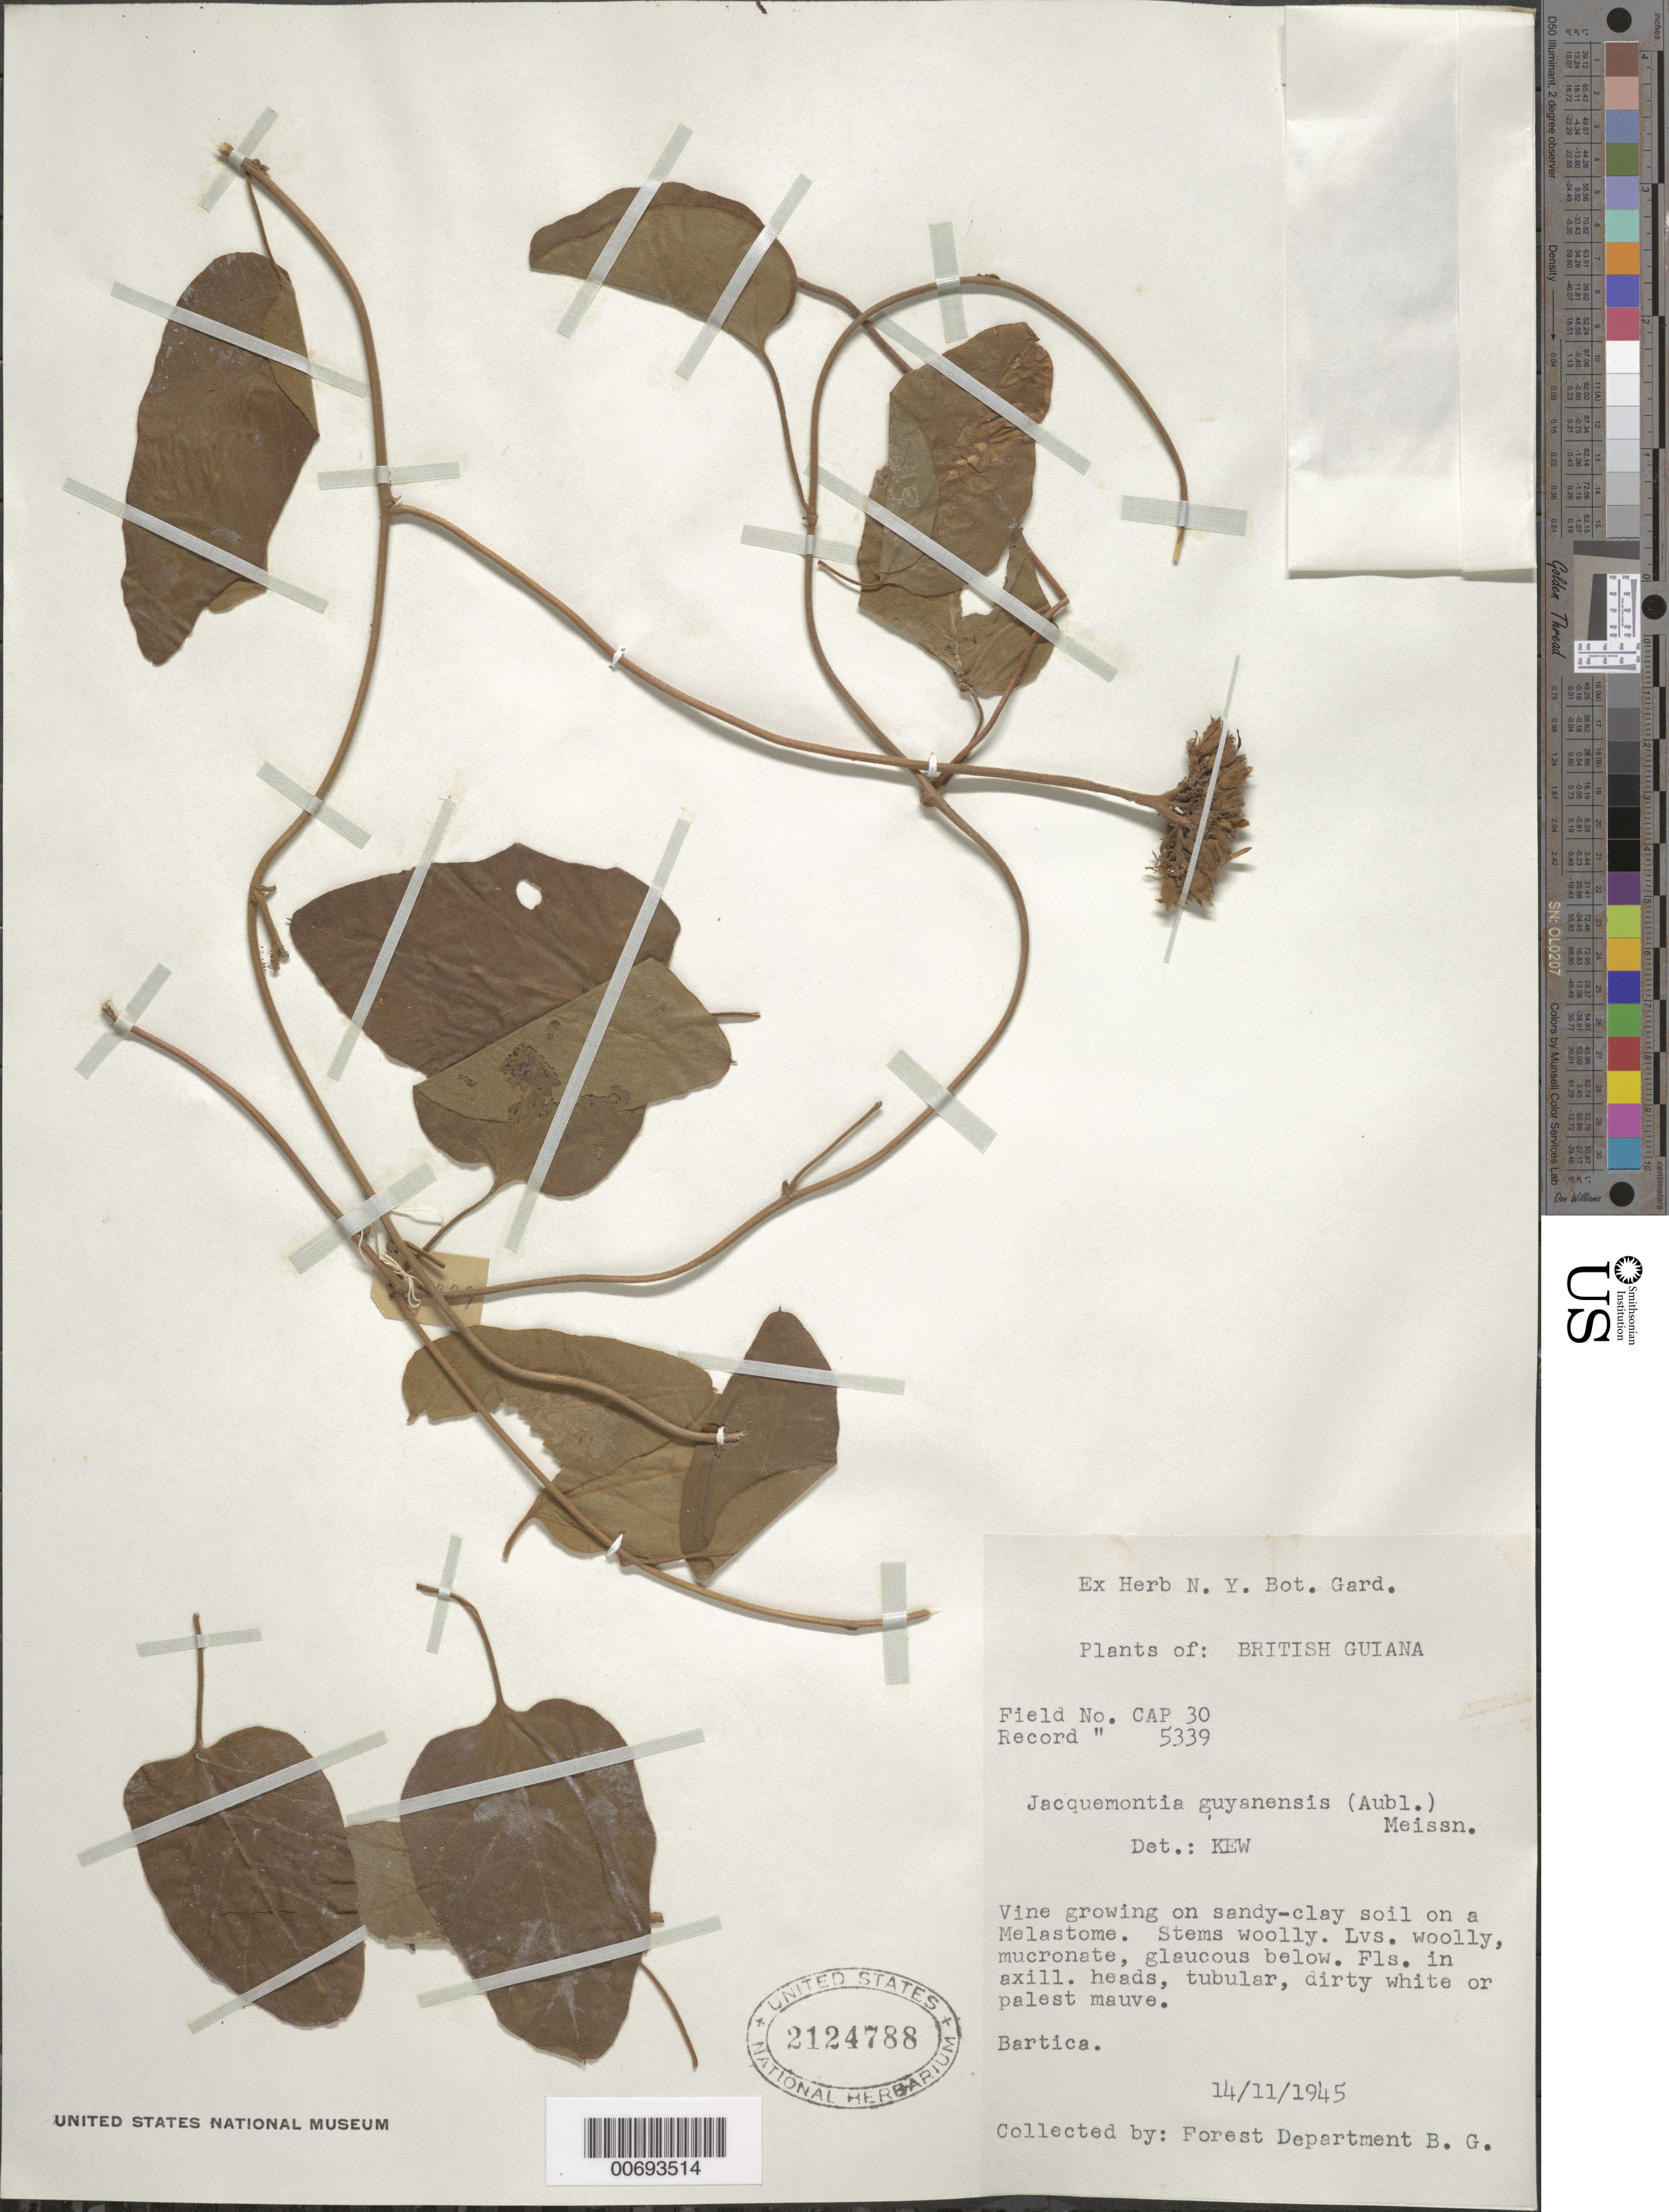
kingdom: Plantae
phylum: Tracheophyta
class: Magnoliopsida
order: Solanales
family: Convolvulaceae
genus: Jacquemontia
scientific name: Jacquemontia guyanensis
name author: (Aubl.) Meisn.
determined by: Kew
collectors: Forest Dept. B. G. & British Guiana Forestry Dept.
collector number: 5339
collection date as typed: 14-Nov-45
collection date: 1945-11-14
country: Guyana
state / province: Cuyuni-Mazaruni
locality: Bartica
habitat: Sandy clay soil on a Melastome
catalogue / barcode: US 2124788